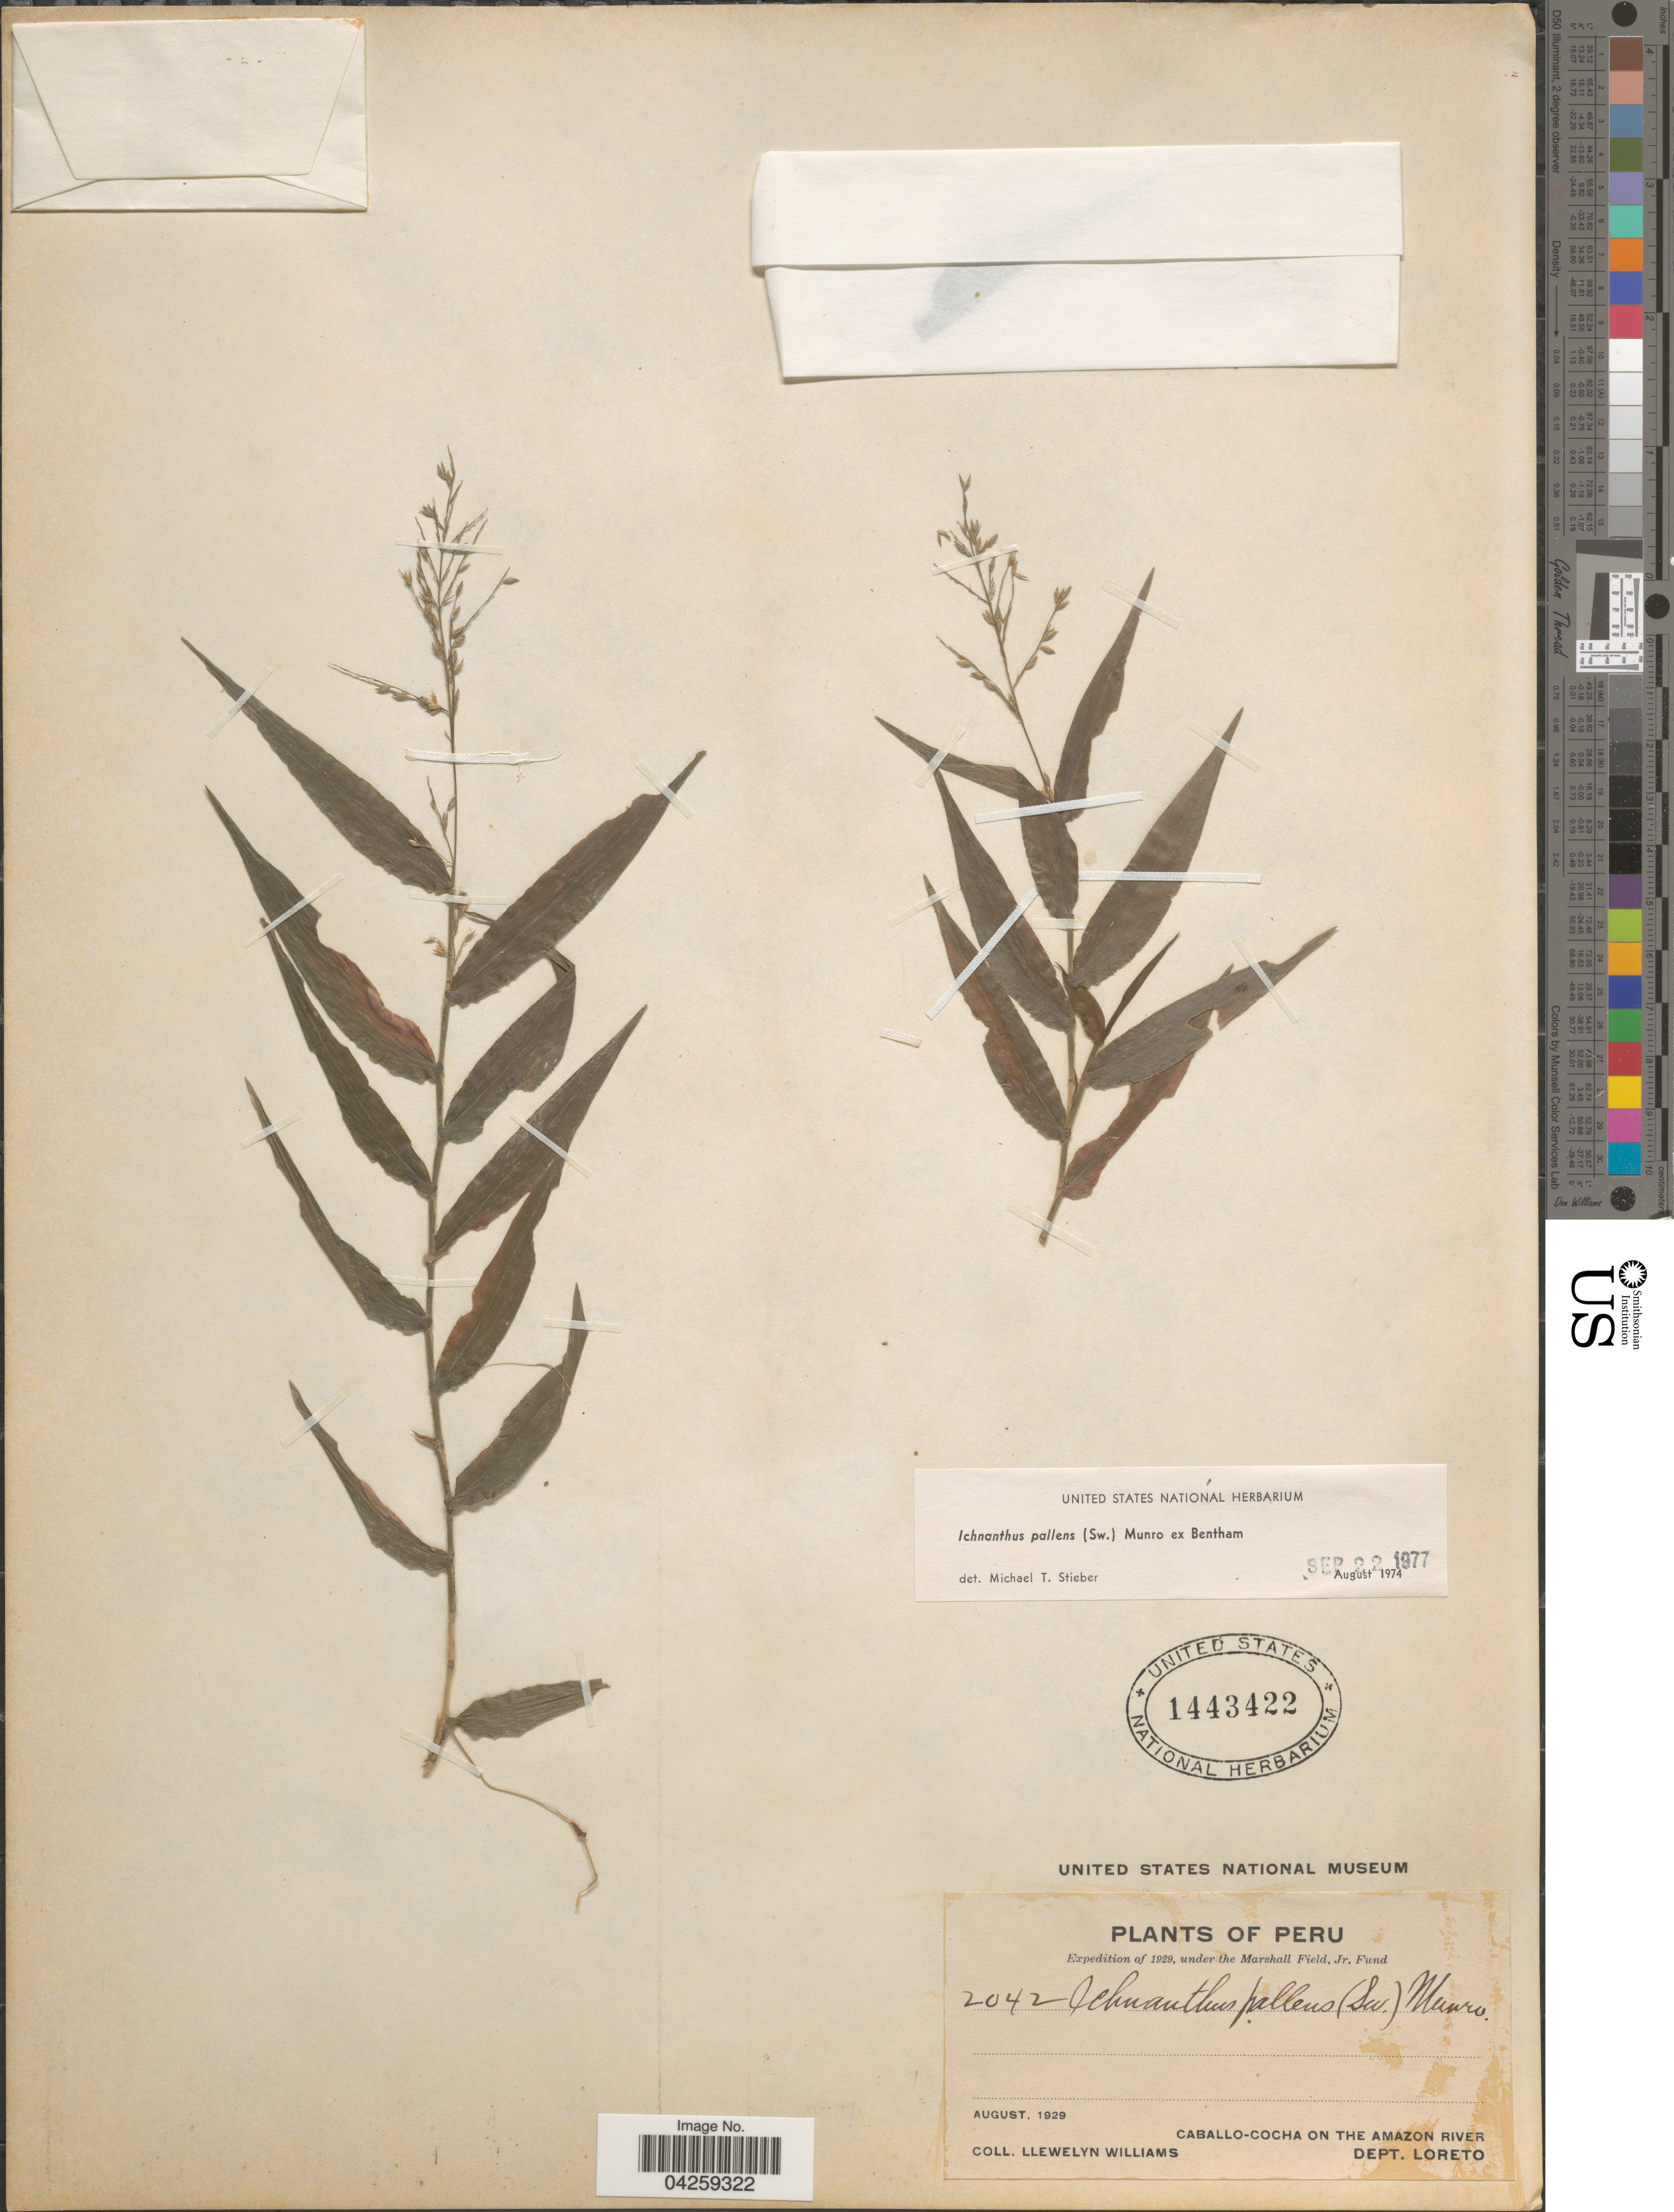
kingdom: Plantae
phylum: Tracheophyta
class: Liliopsida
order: Poales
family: Poaceae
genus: Ichnanthus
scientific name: Ichnanthus pallens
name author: (Sw.) Munro ex Benth.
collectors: Ll. Williams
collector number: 2042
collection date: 1929-08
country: Peru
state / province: Loreto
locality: Expedition of 1929. Caballo-cocha on the Amazon River. Dept. Loreto.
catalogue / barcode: US 1443422